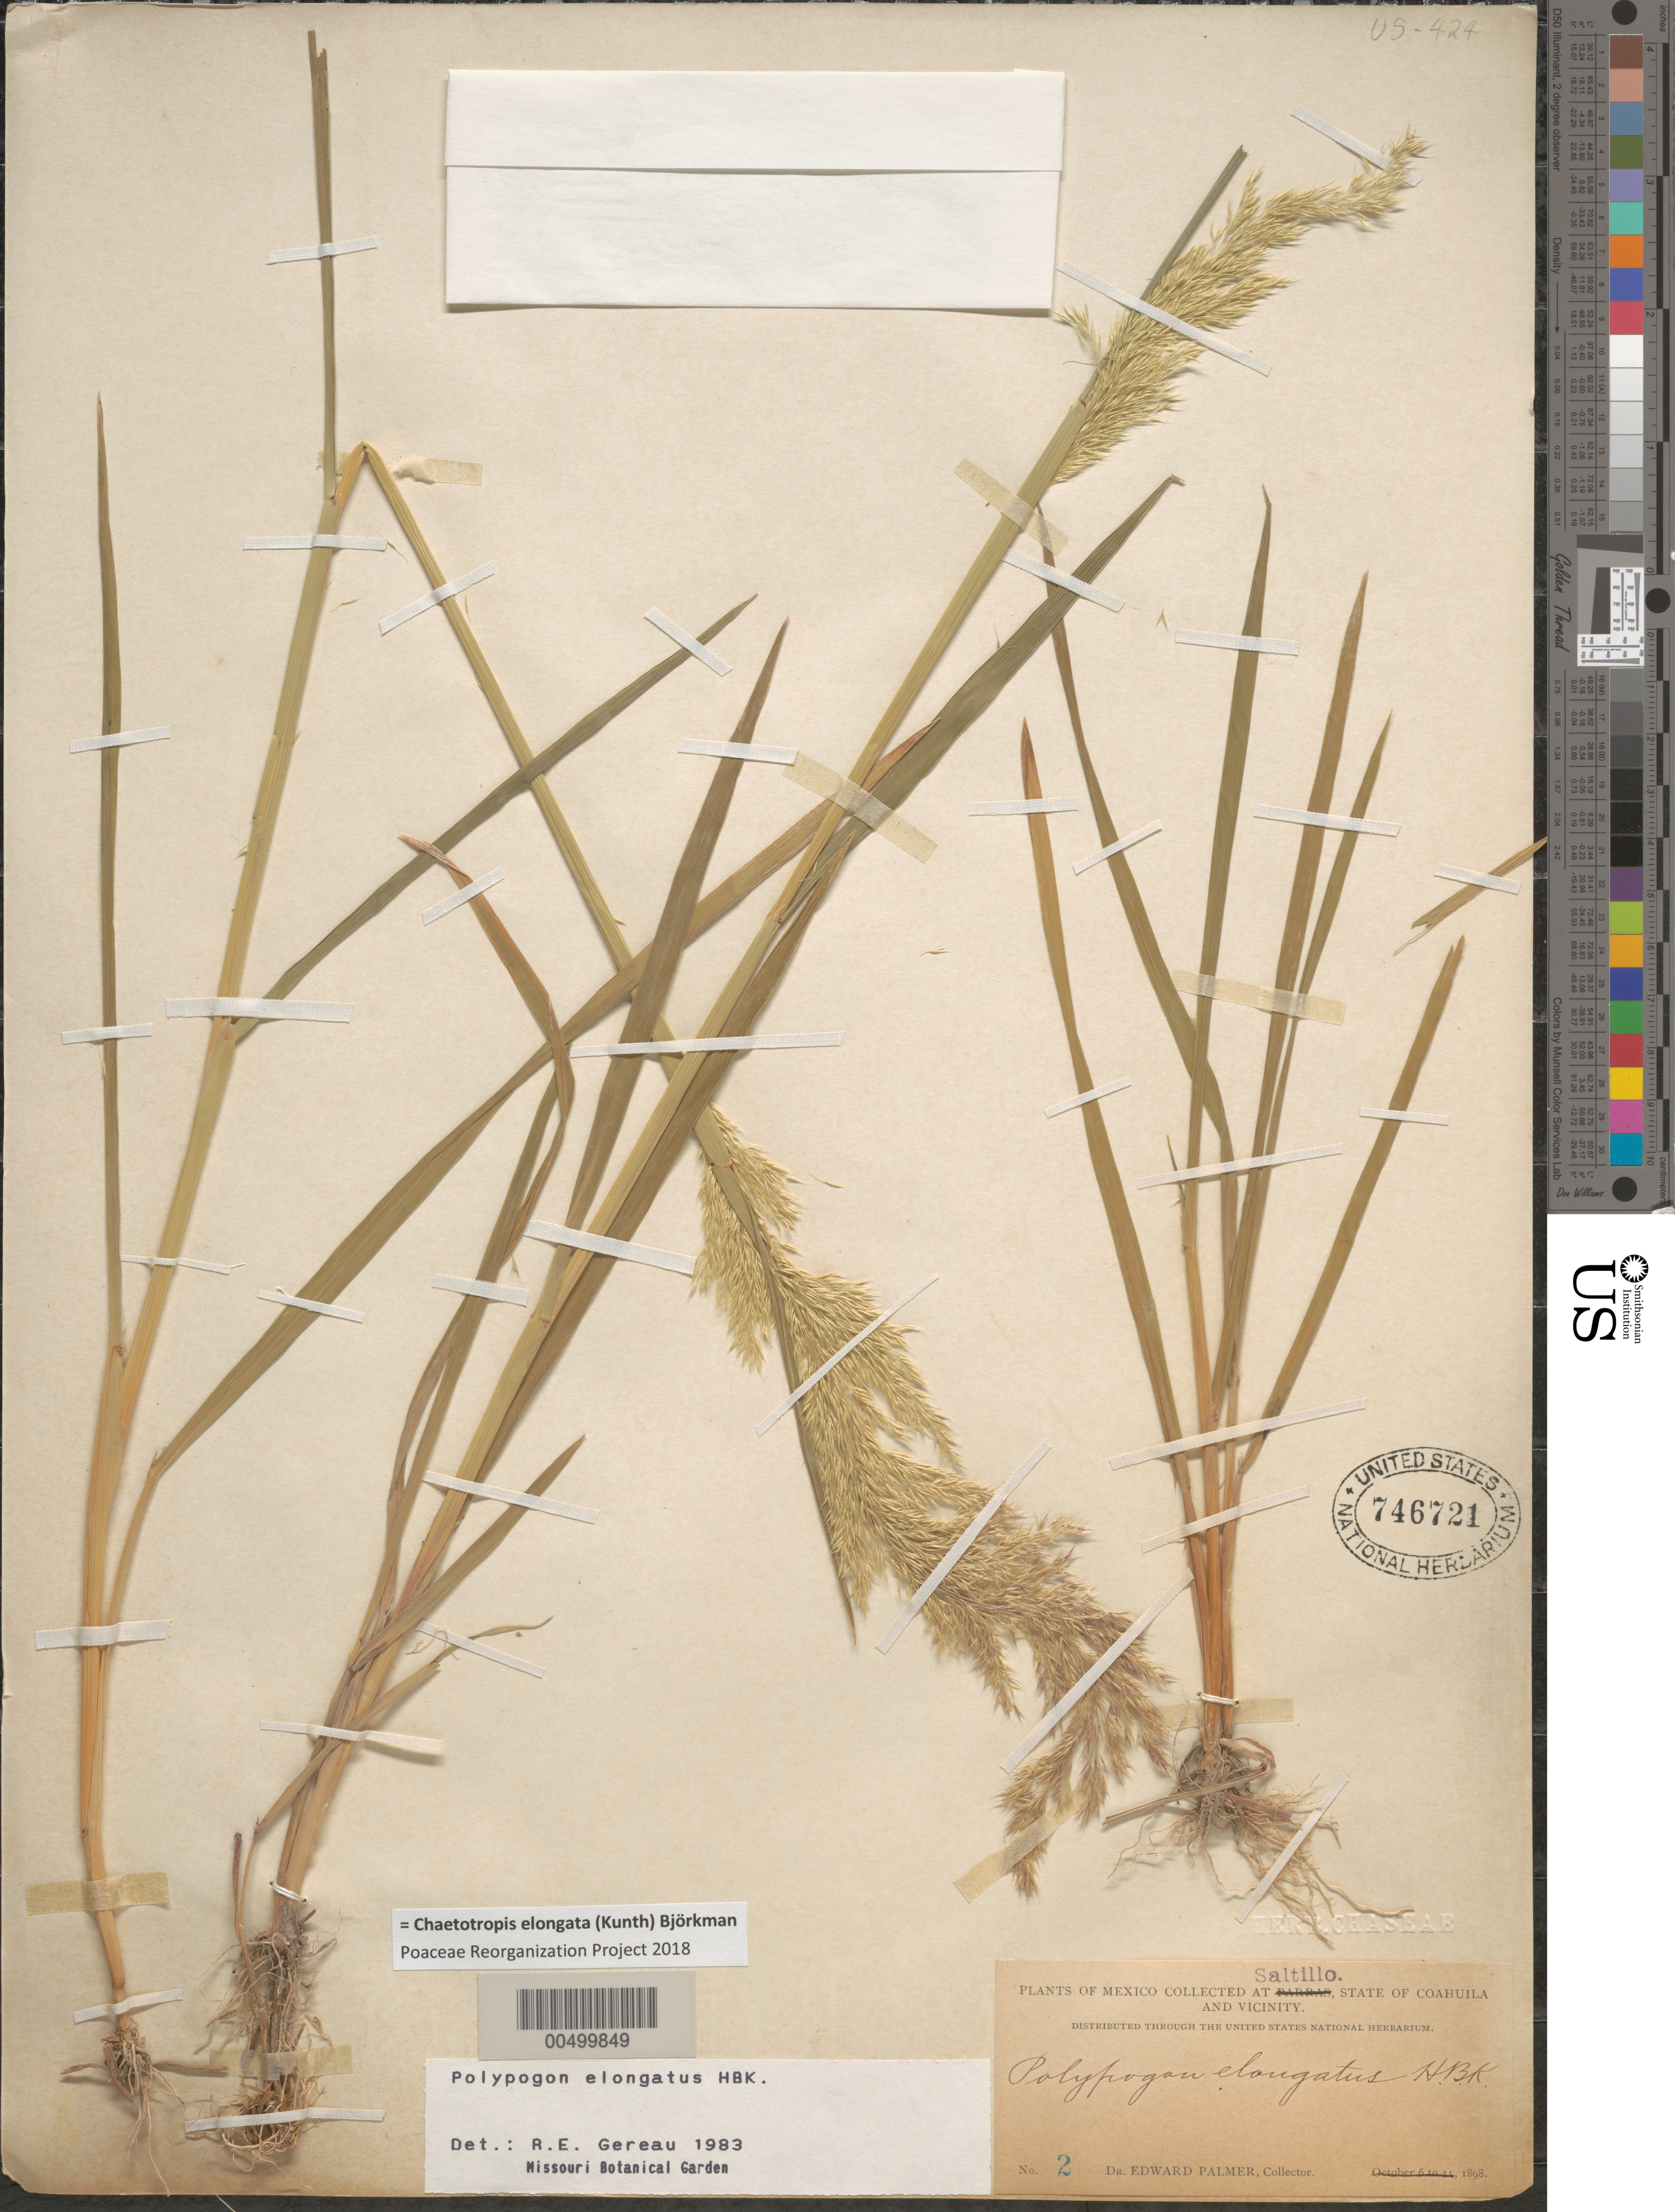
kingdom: Plantae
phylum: Tracheophyta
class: Liliopsida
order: Poales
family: Poaceae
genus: Chaetotropis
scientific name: Chaetotropis elongata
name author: (Kunth) Björkman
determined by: Poaceae Reorganization Project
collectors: E. Palmer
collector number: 2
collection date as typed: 1898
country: Mexico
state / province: Coahuila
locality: Saltillo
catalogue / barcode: US 746721